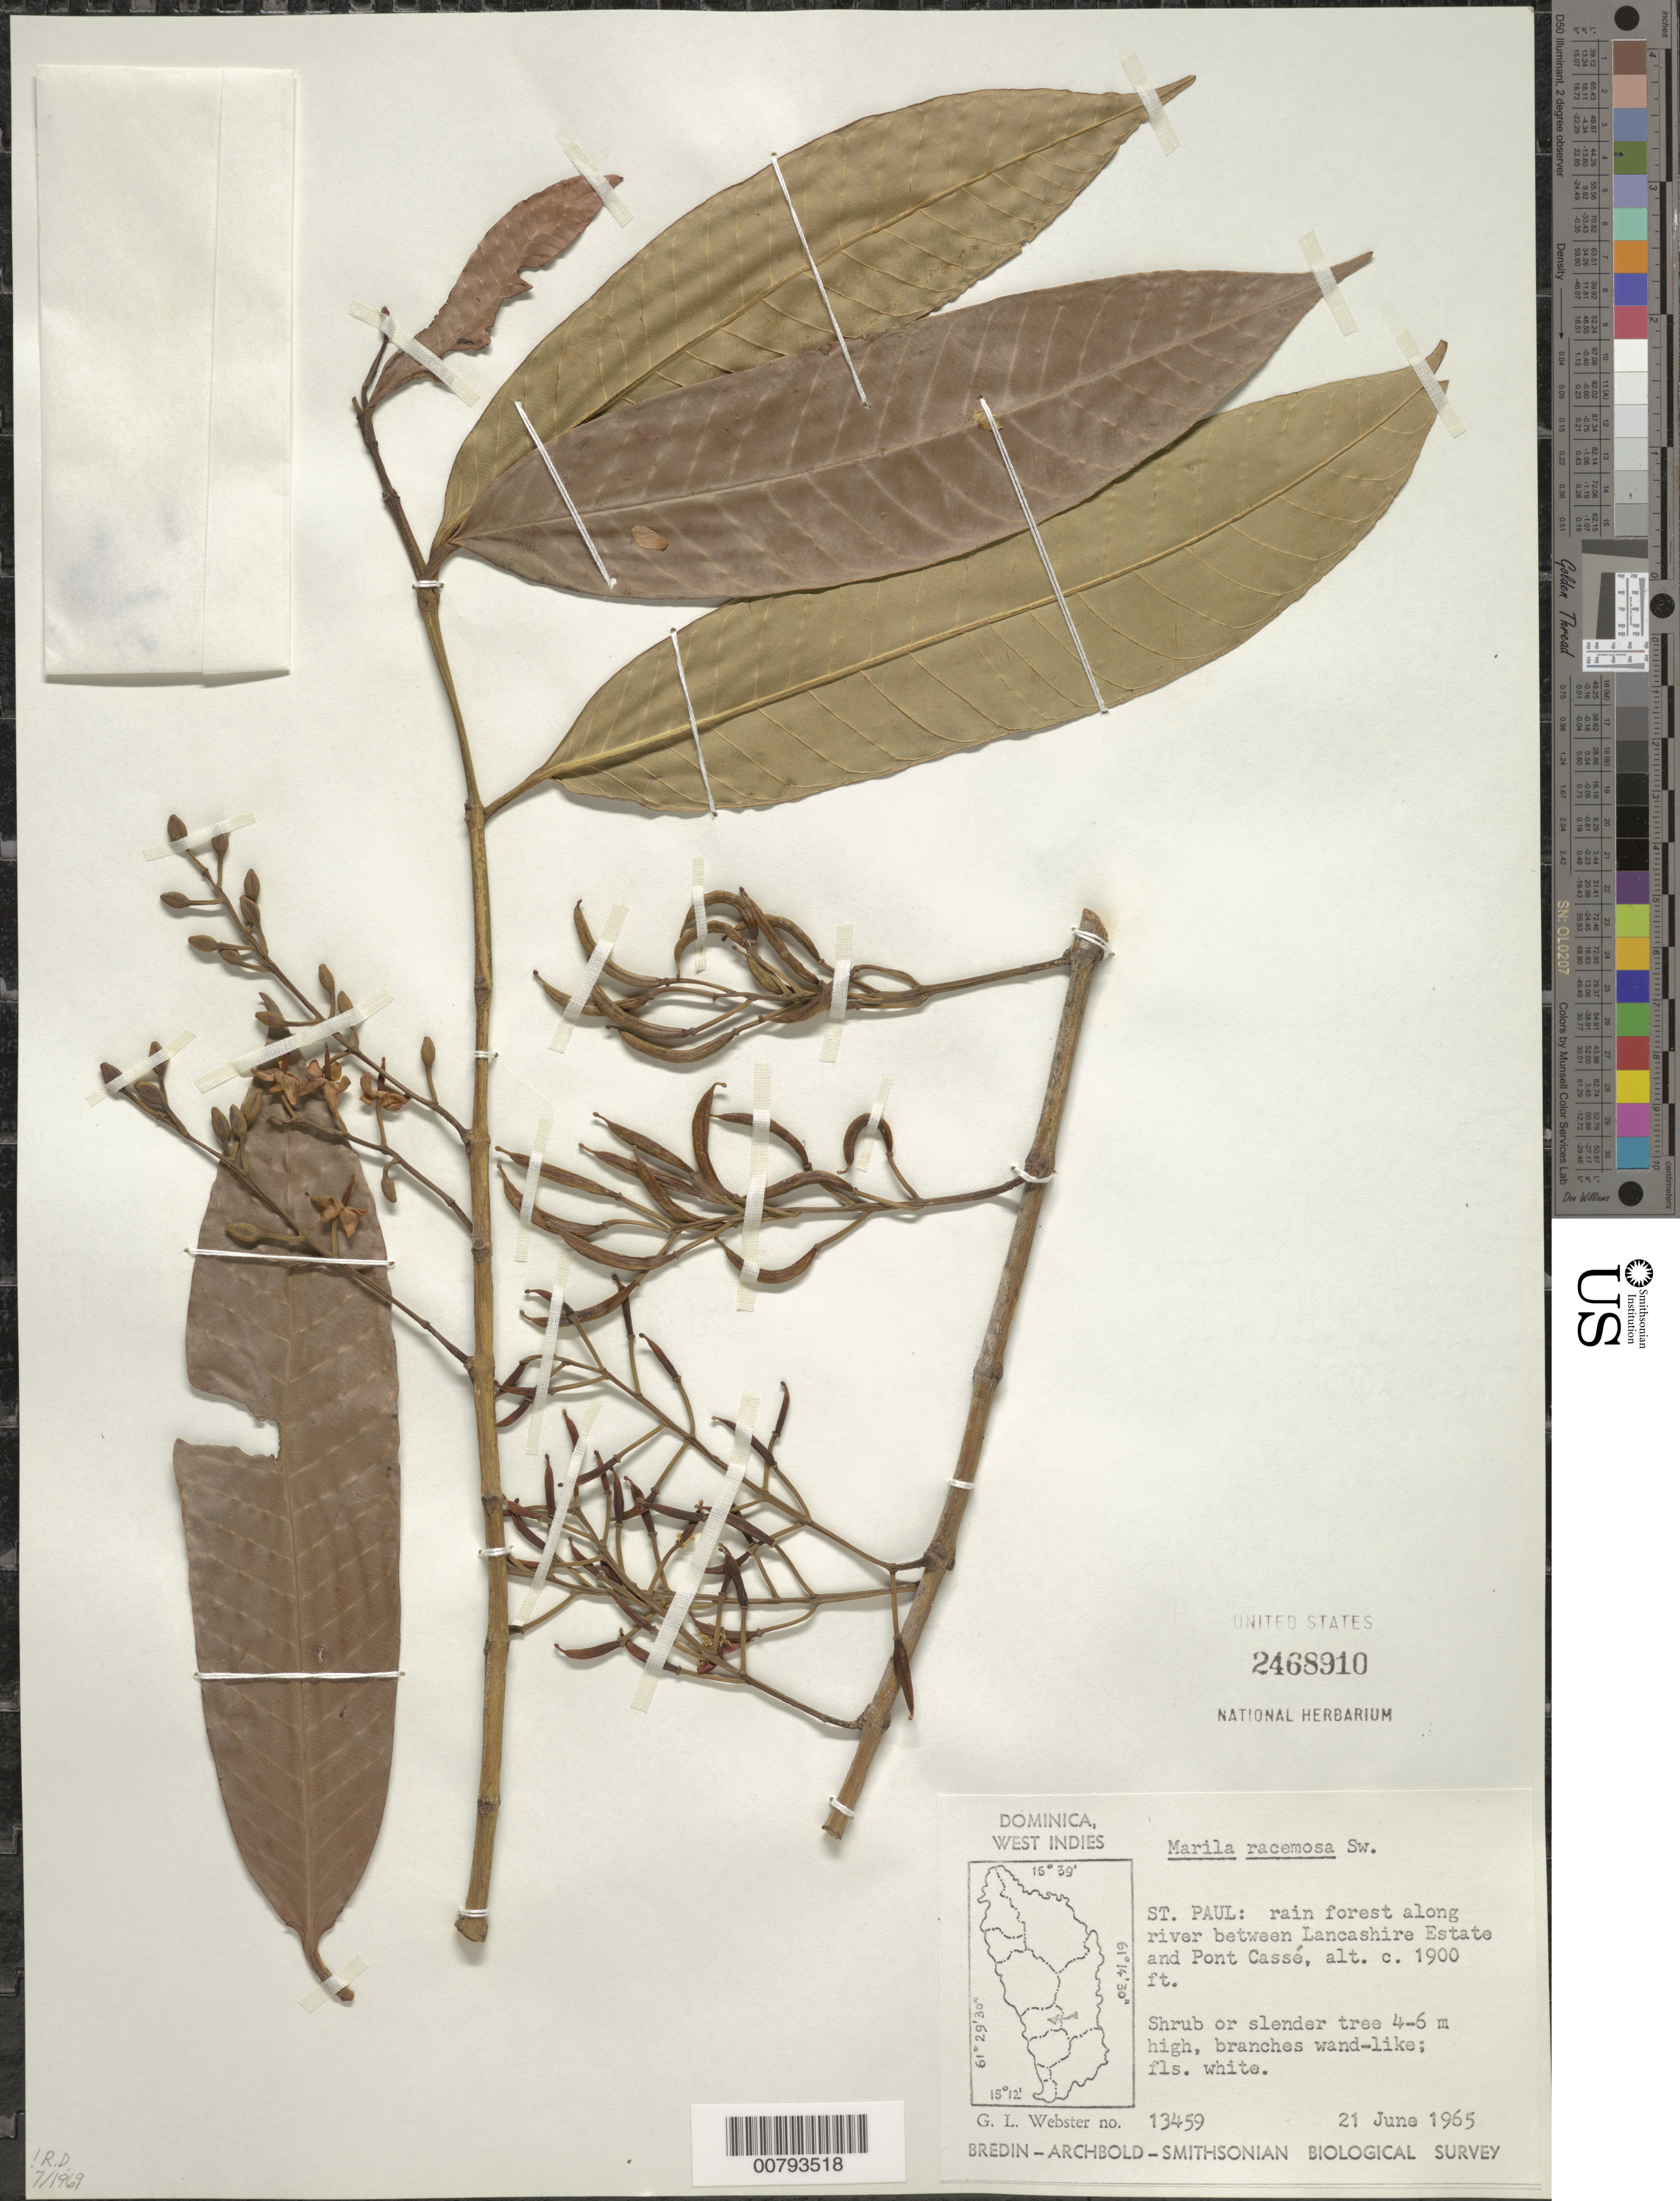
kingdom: Plantae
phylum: Tracheophyta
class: Magnoliopsida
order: Malpighiales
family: Calophyllaceae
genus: Marila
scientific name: Marila racemosa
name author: Sw.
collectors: G. L. Webster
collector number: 13459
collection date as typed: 21 Jun 1965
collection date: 1965-06-21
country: Dominica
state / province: St. Paul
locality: Along river between Lancashire Estate and Pont Cassé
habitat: Rainforest, along river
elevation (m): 579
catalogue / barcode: US 2468910